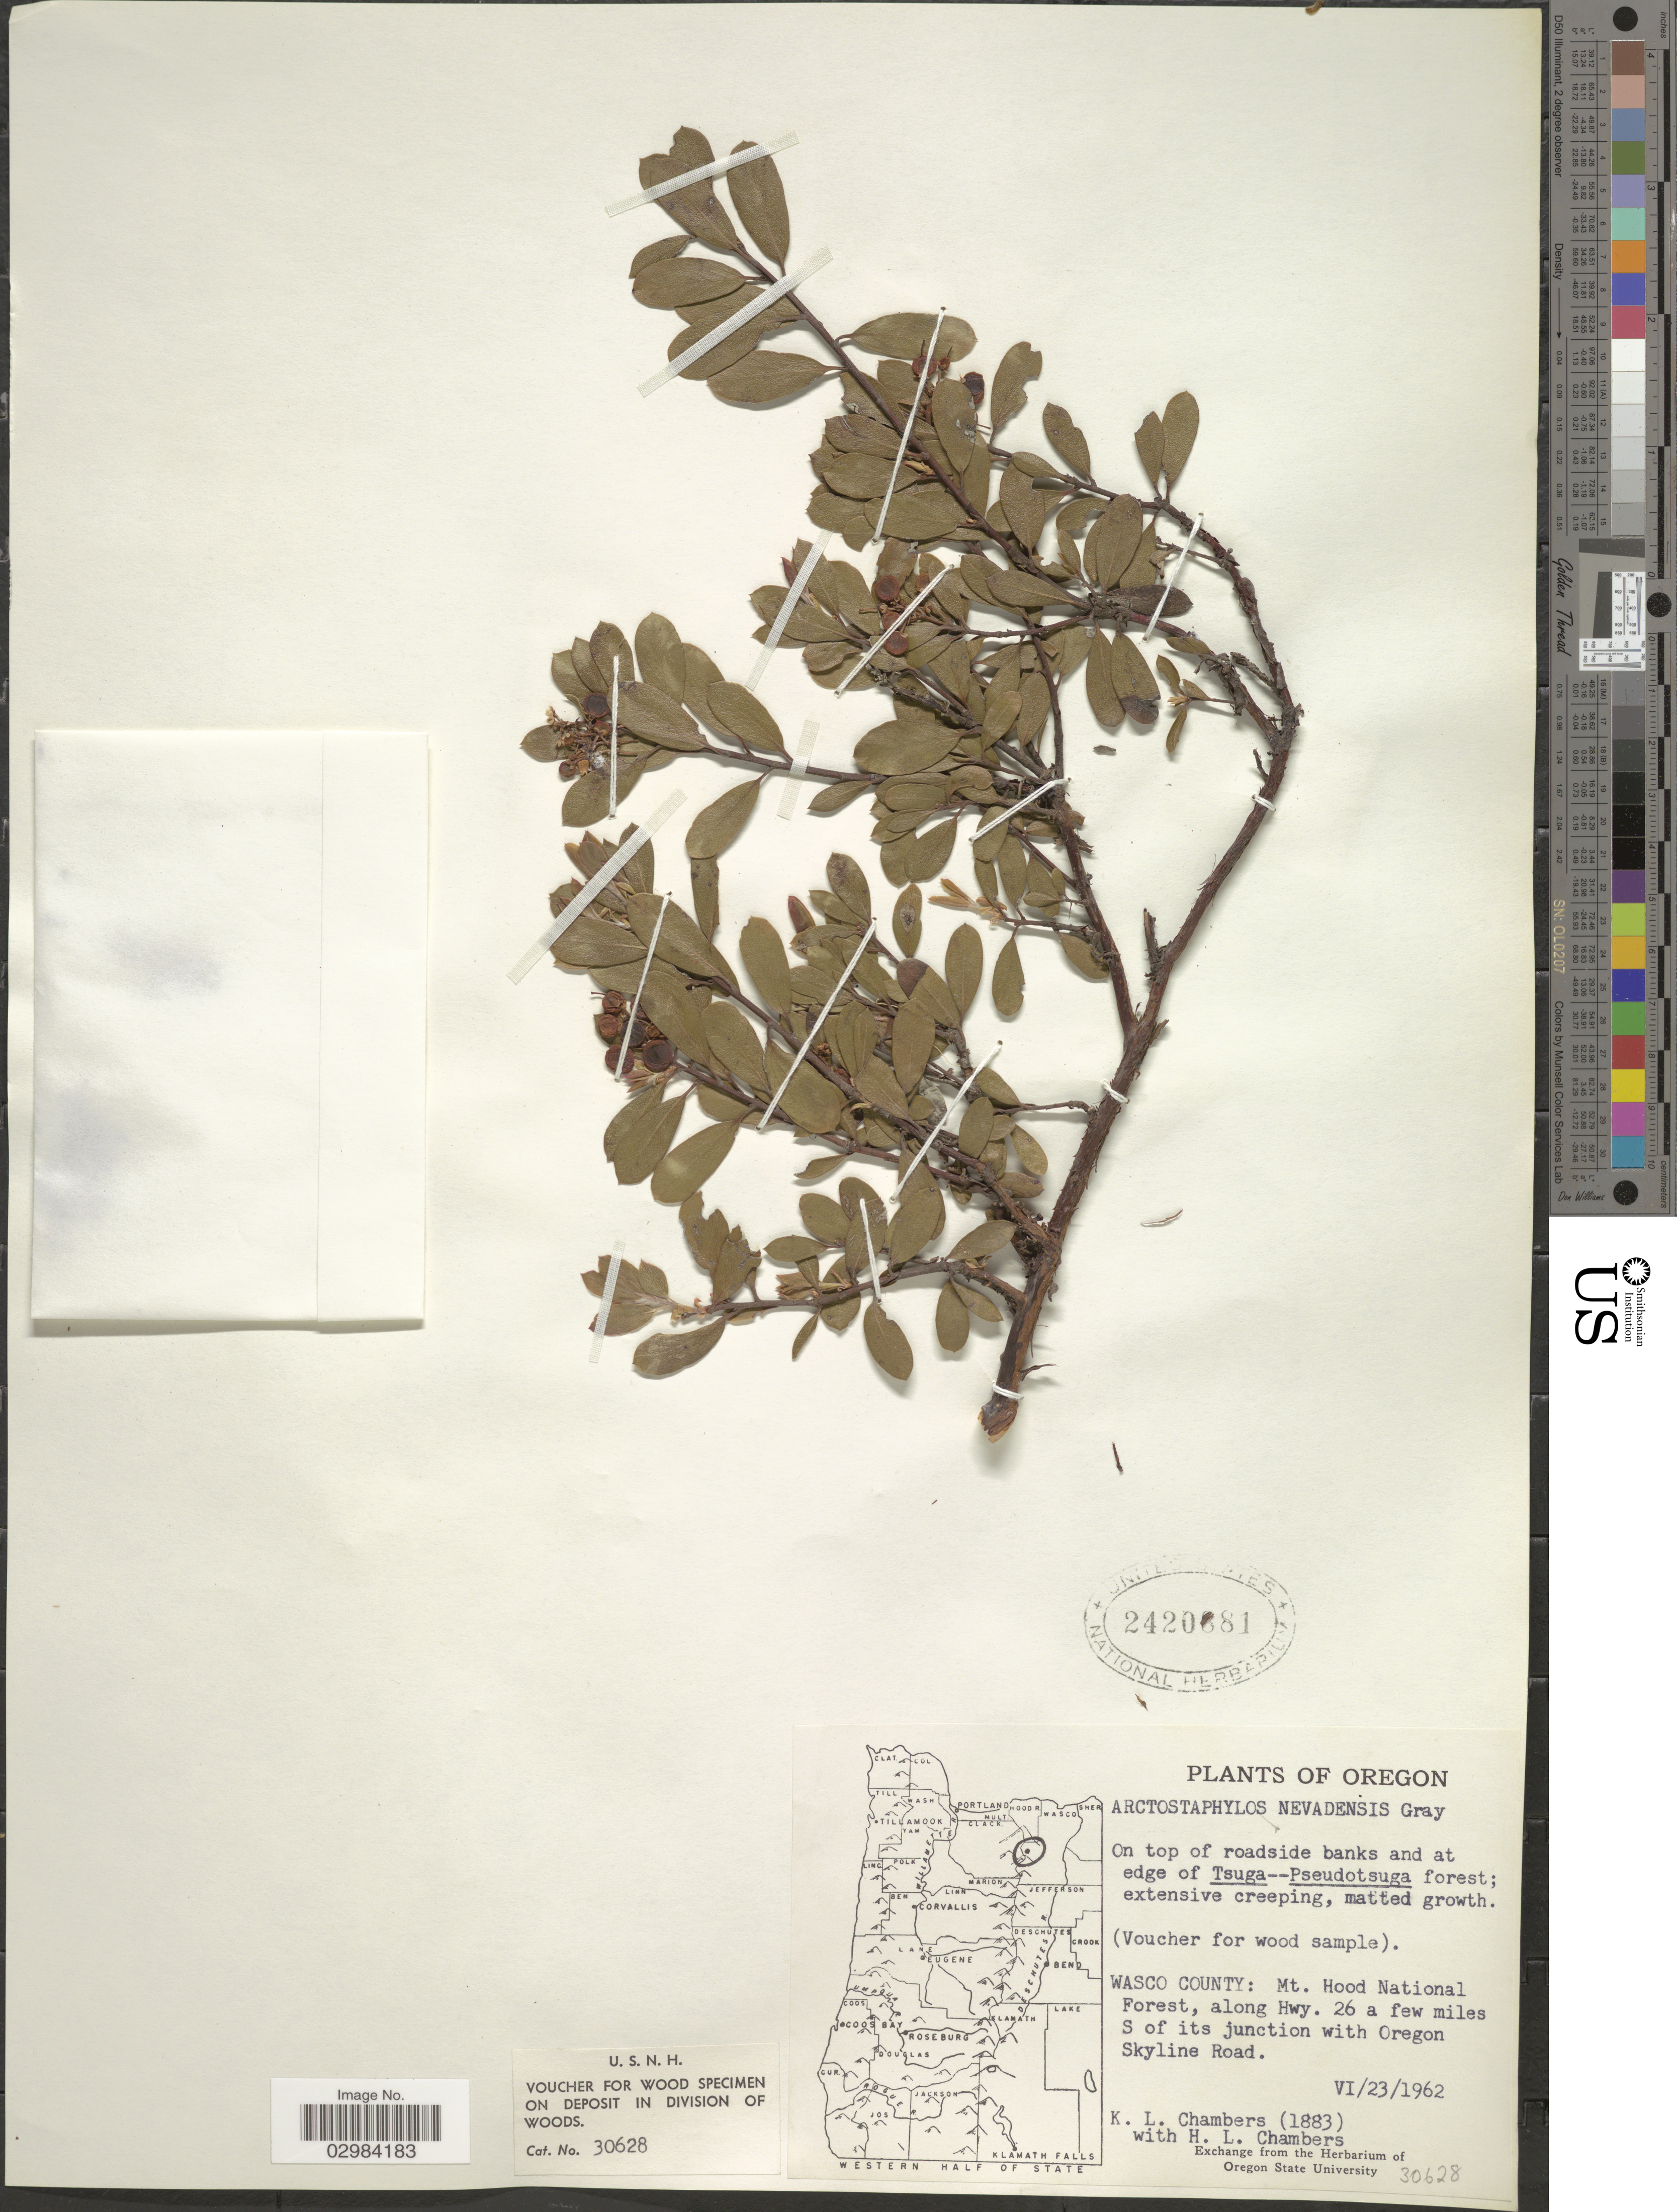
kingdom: Plantae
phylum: Tracheophyta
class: Magnoliopsida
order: Ericales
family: Ericaceae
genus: Arctostaphylos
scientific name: Arctostaphylos nevadensis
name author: A. Gray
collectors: K. Chambers & H. Chambers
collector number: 1883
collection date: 1962-06-23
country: United States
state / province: Oregon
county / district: Wasco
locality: Wasco County: Mt. Hood National Forest, along Hwy. 26 a few miles S of its junction with Oregon Skyline Road.